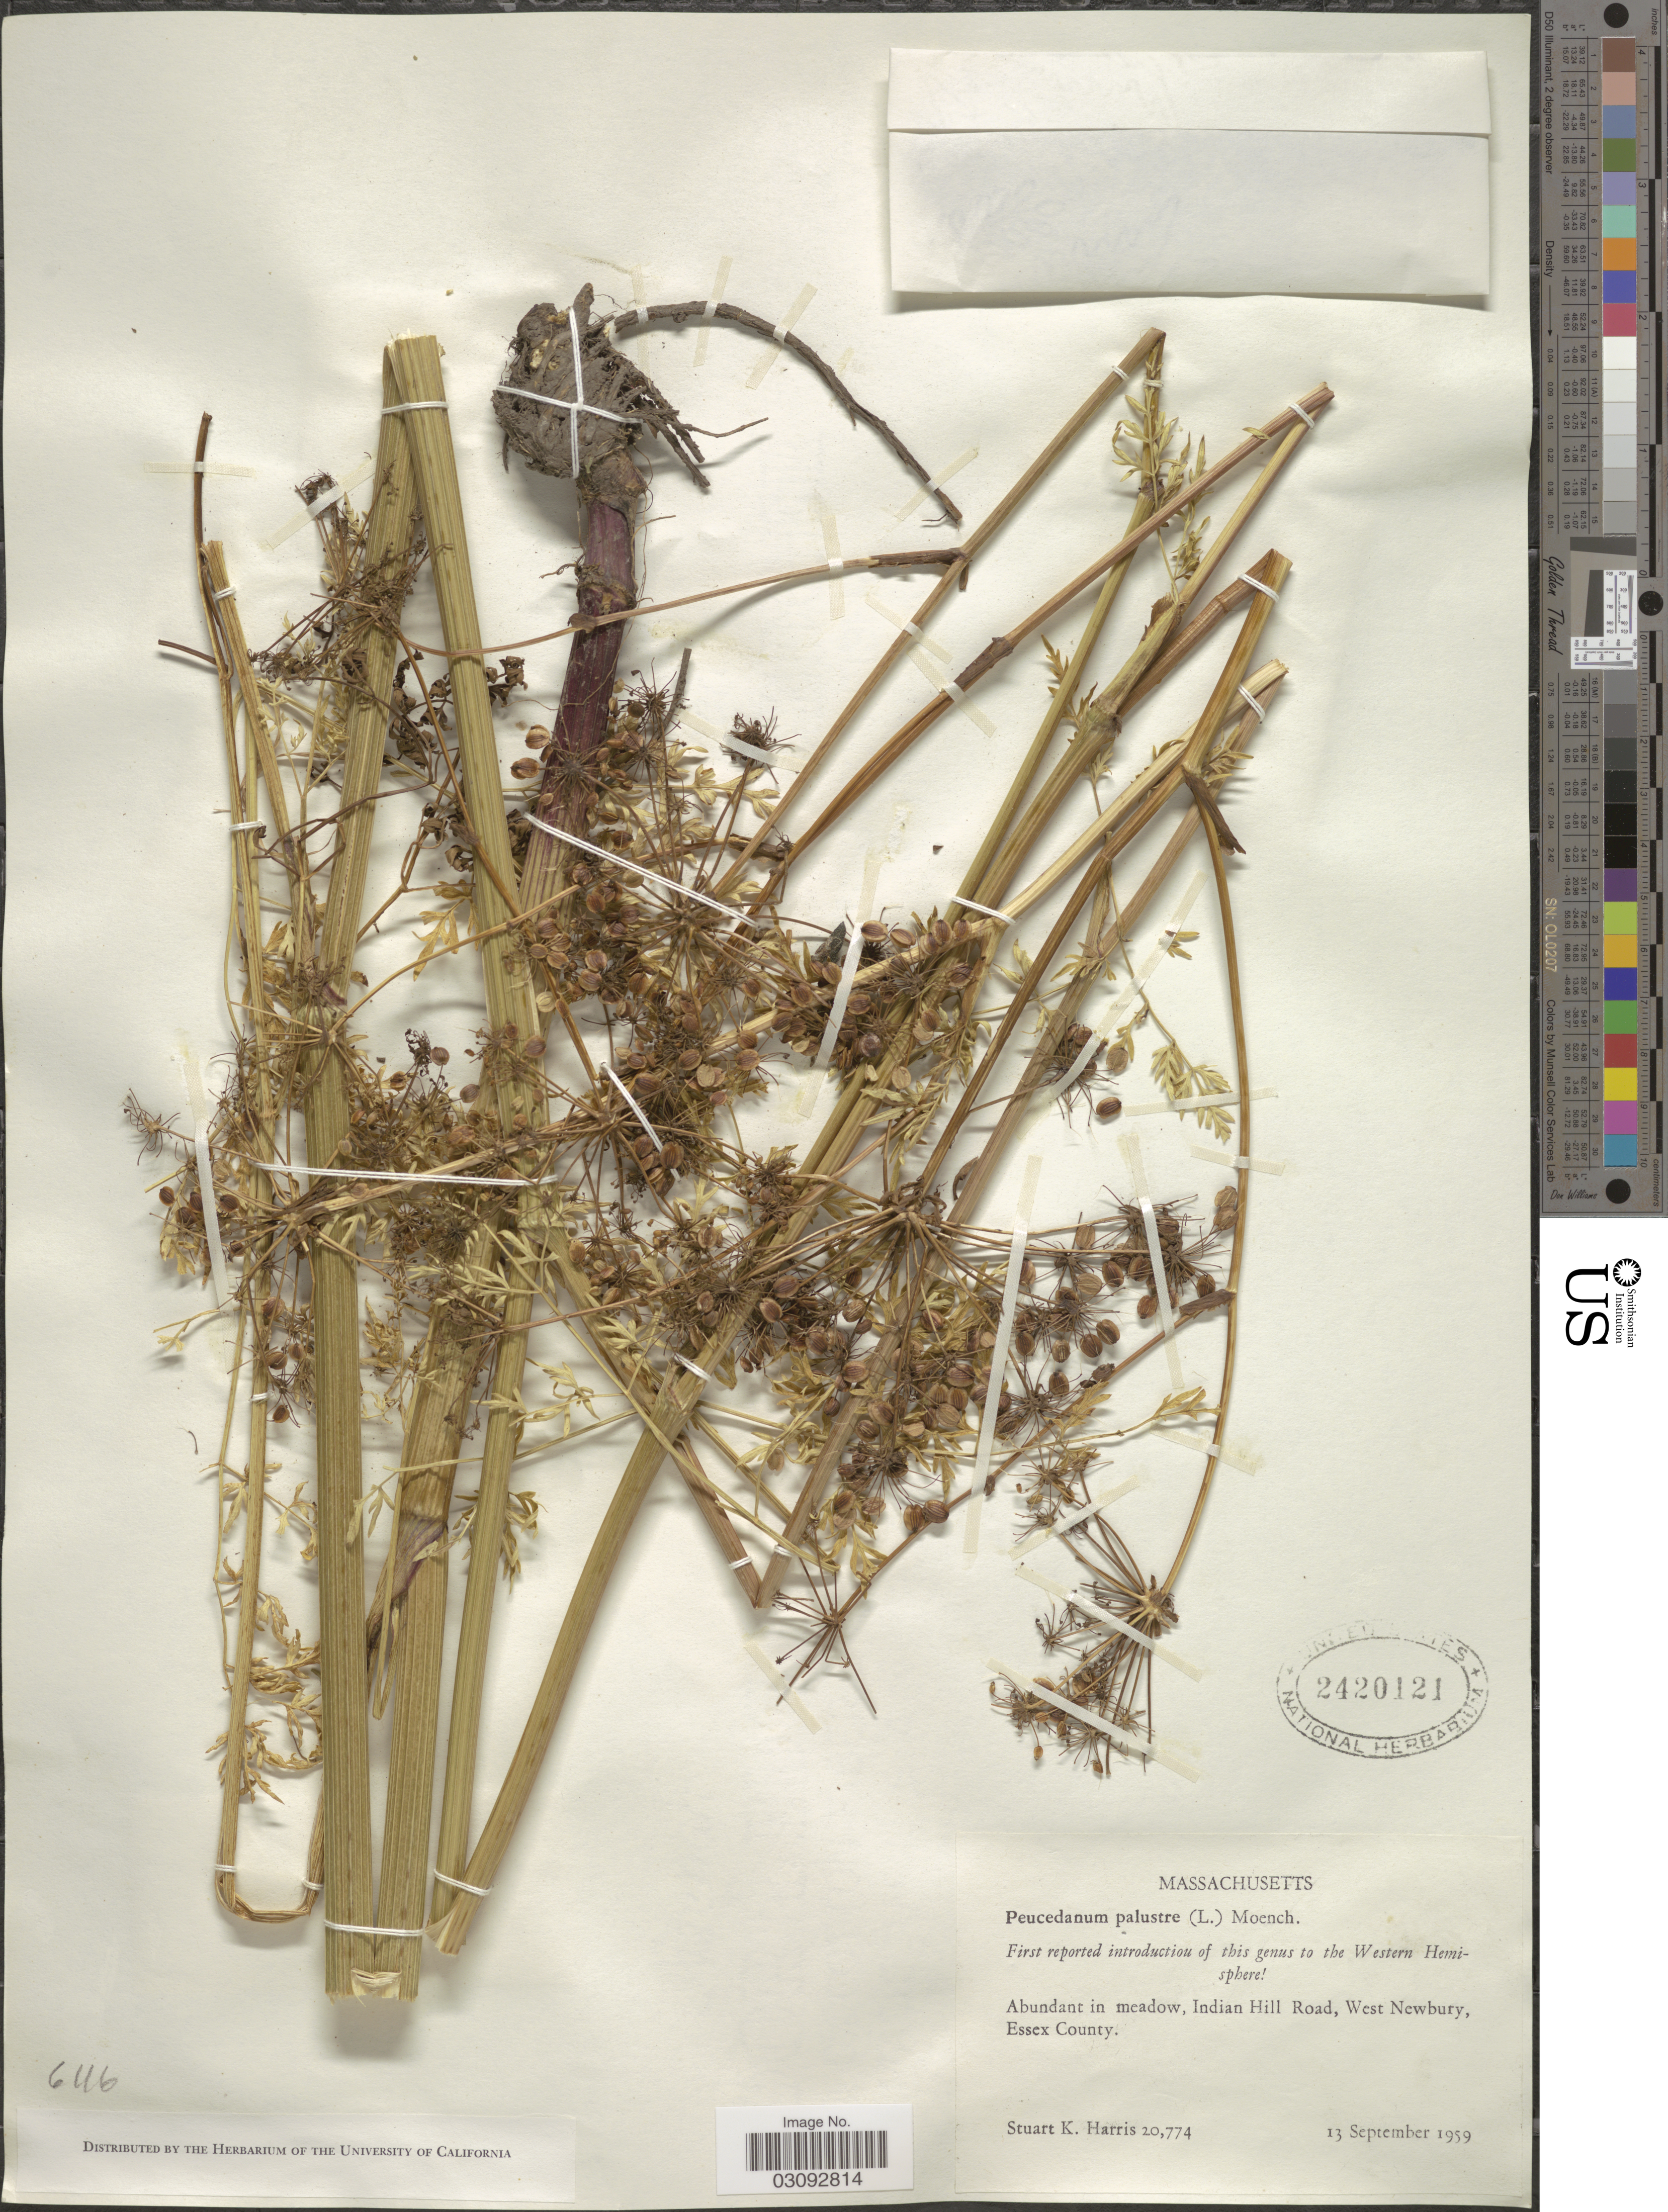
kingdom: Plantae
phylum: Tracheophyta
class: Magnoliopsida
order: Apiales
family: Apiaceae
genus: Peucedanum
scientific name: Peucedanum palustre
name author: (L.) Moench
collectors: S. K. Harris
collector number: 20774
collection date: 1959-09-13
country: United States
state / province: Massachusetts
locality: Indian Hill Road, West Newbury, Essex County.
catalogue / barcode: US 2420121